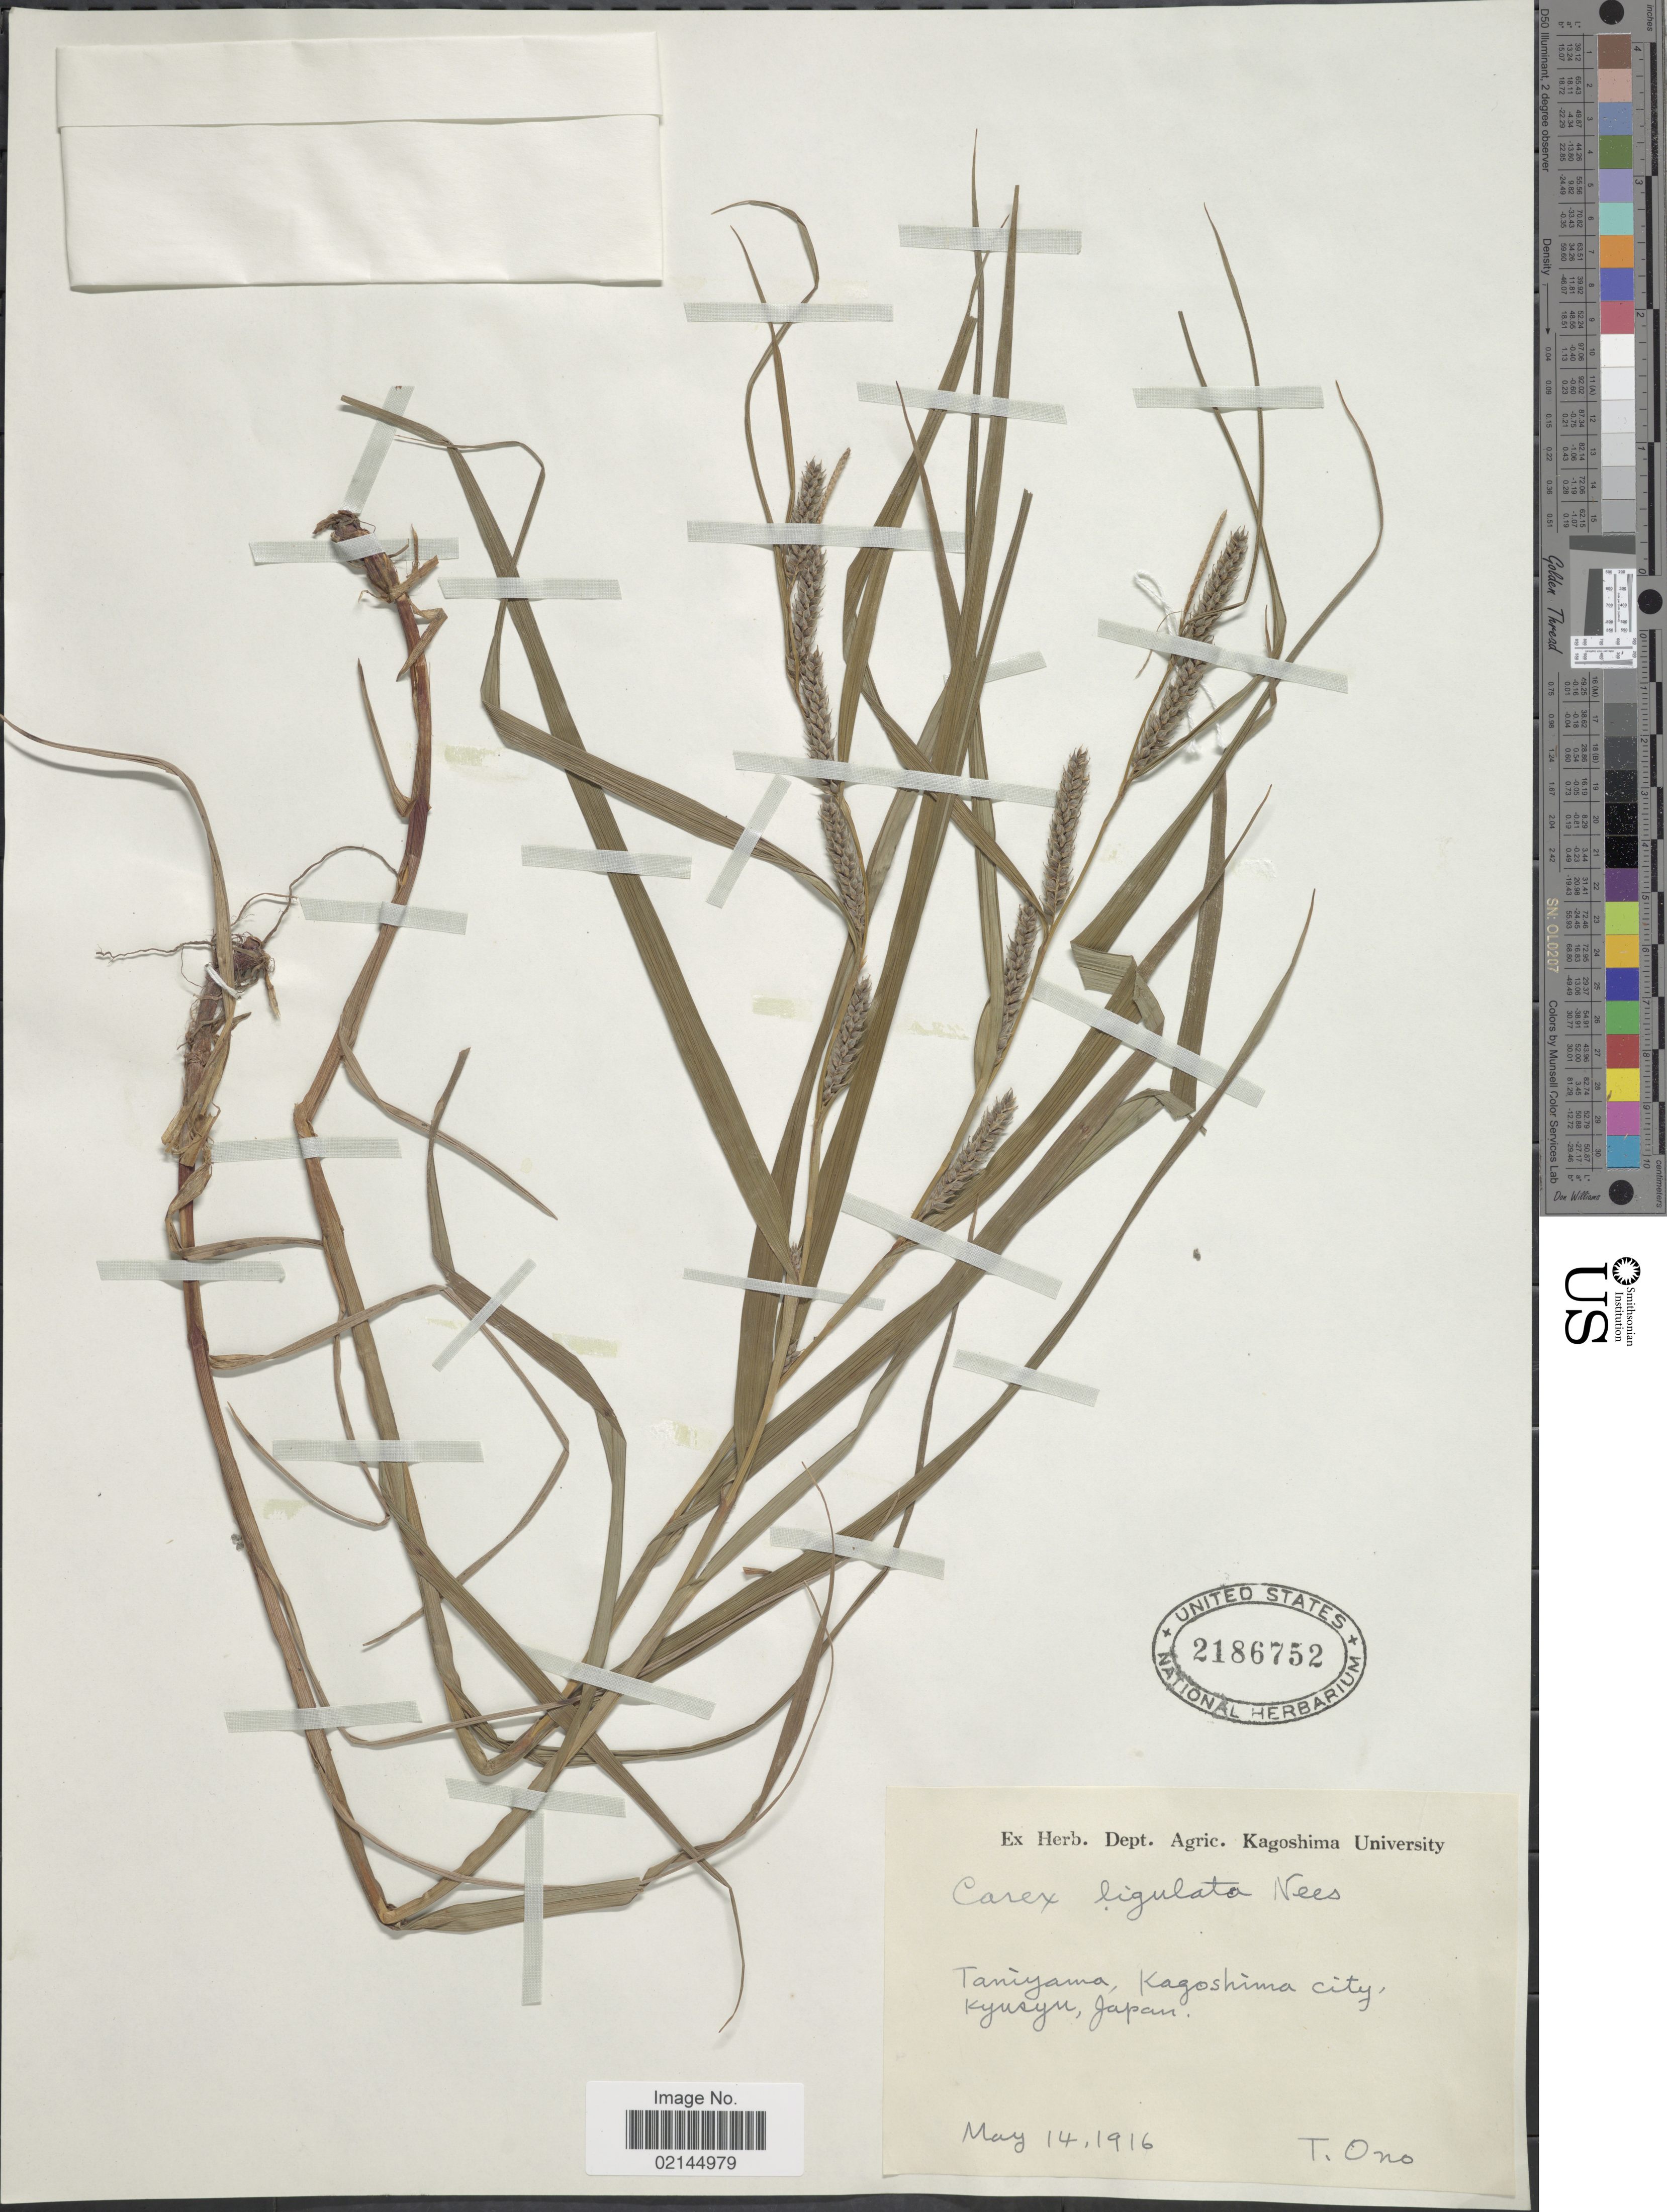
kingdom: Plantae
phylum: Tracheophyta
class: Liliopsida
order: Poales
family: Cyperaceae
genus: Carex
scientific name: Carex ligulata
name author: Nees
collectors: T. Ono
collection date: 1916-05-14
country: Japan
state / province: Kagosima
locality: Taniyama, Kagoshima City, Kyusyu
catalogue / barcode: US 2186752